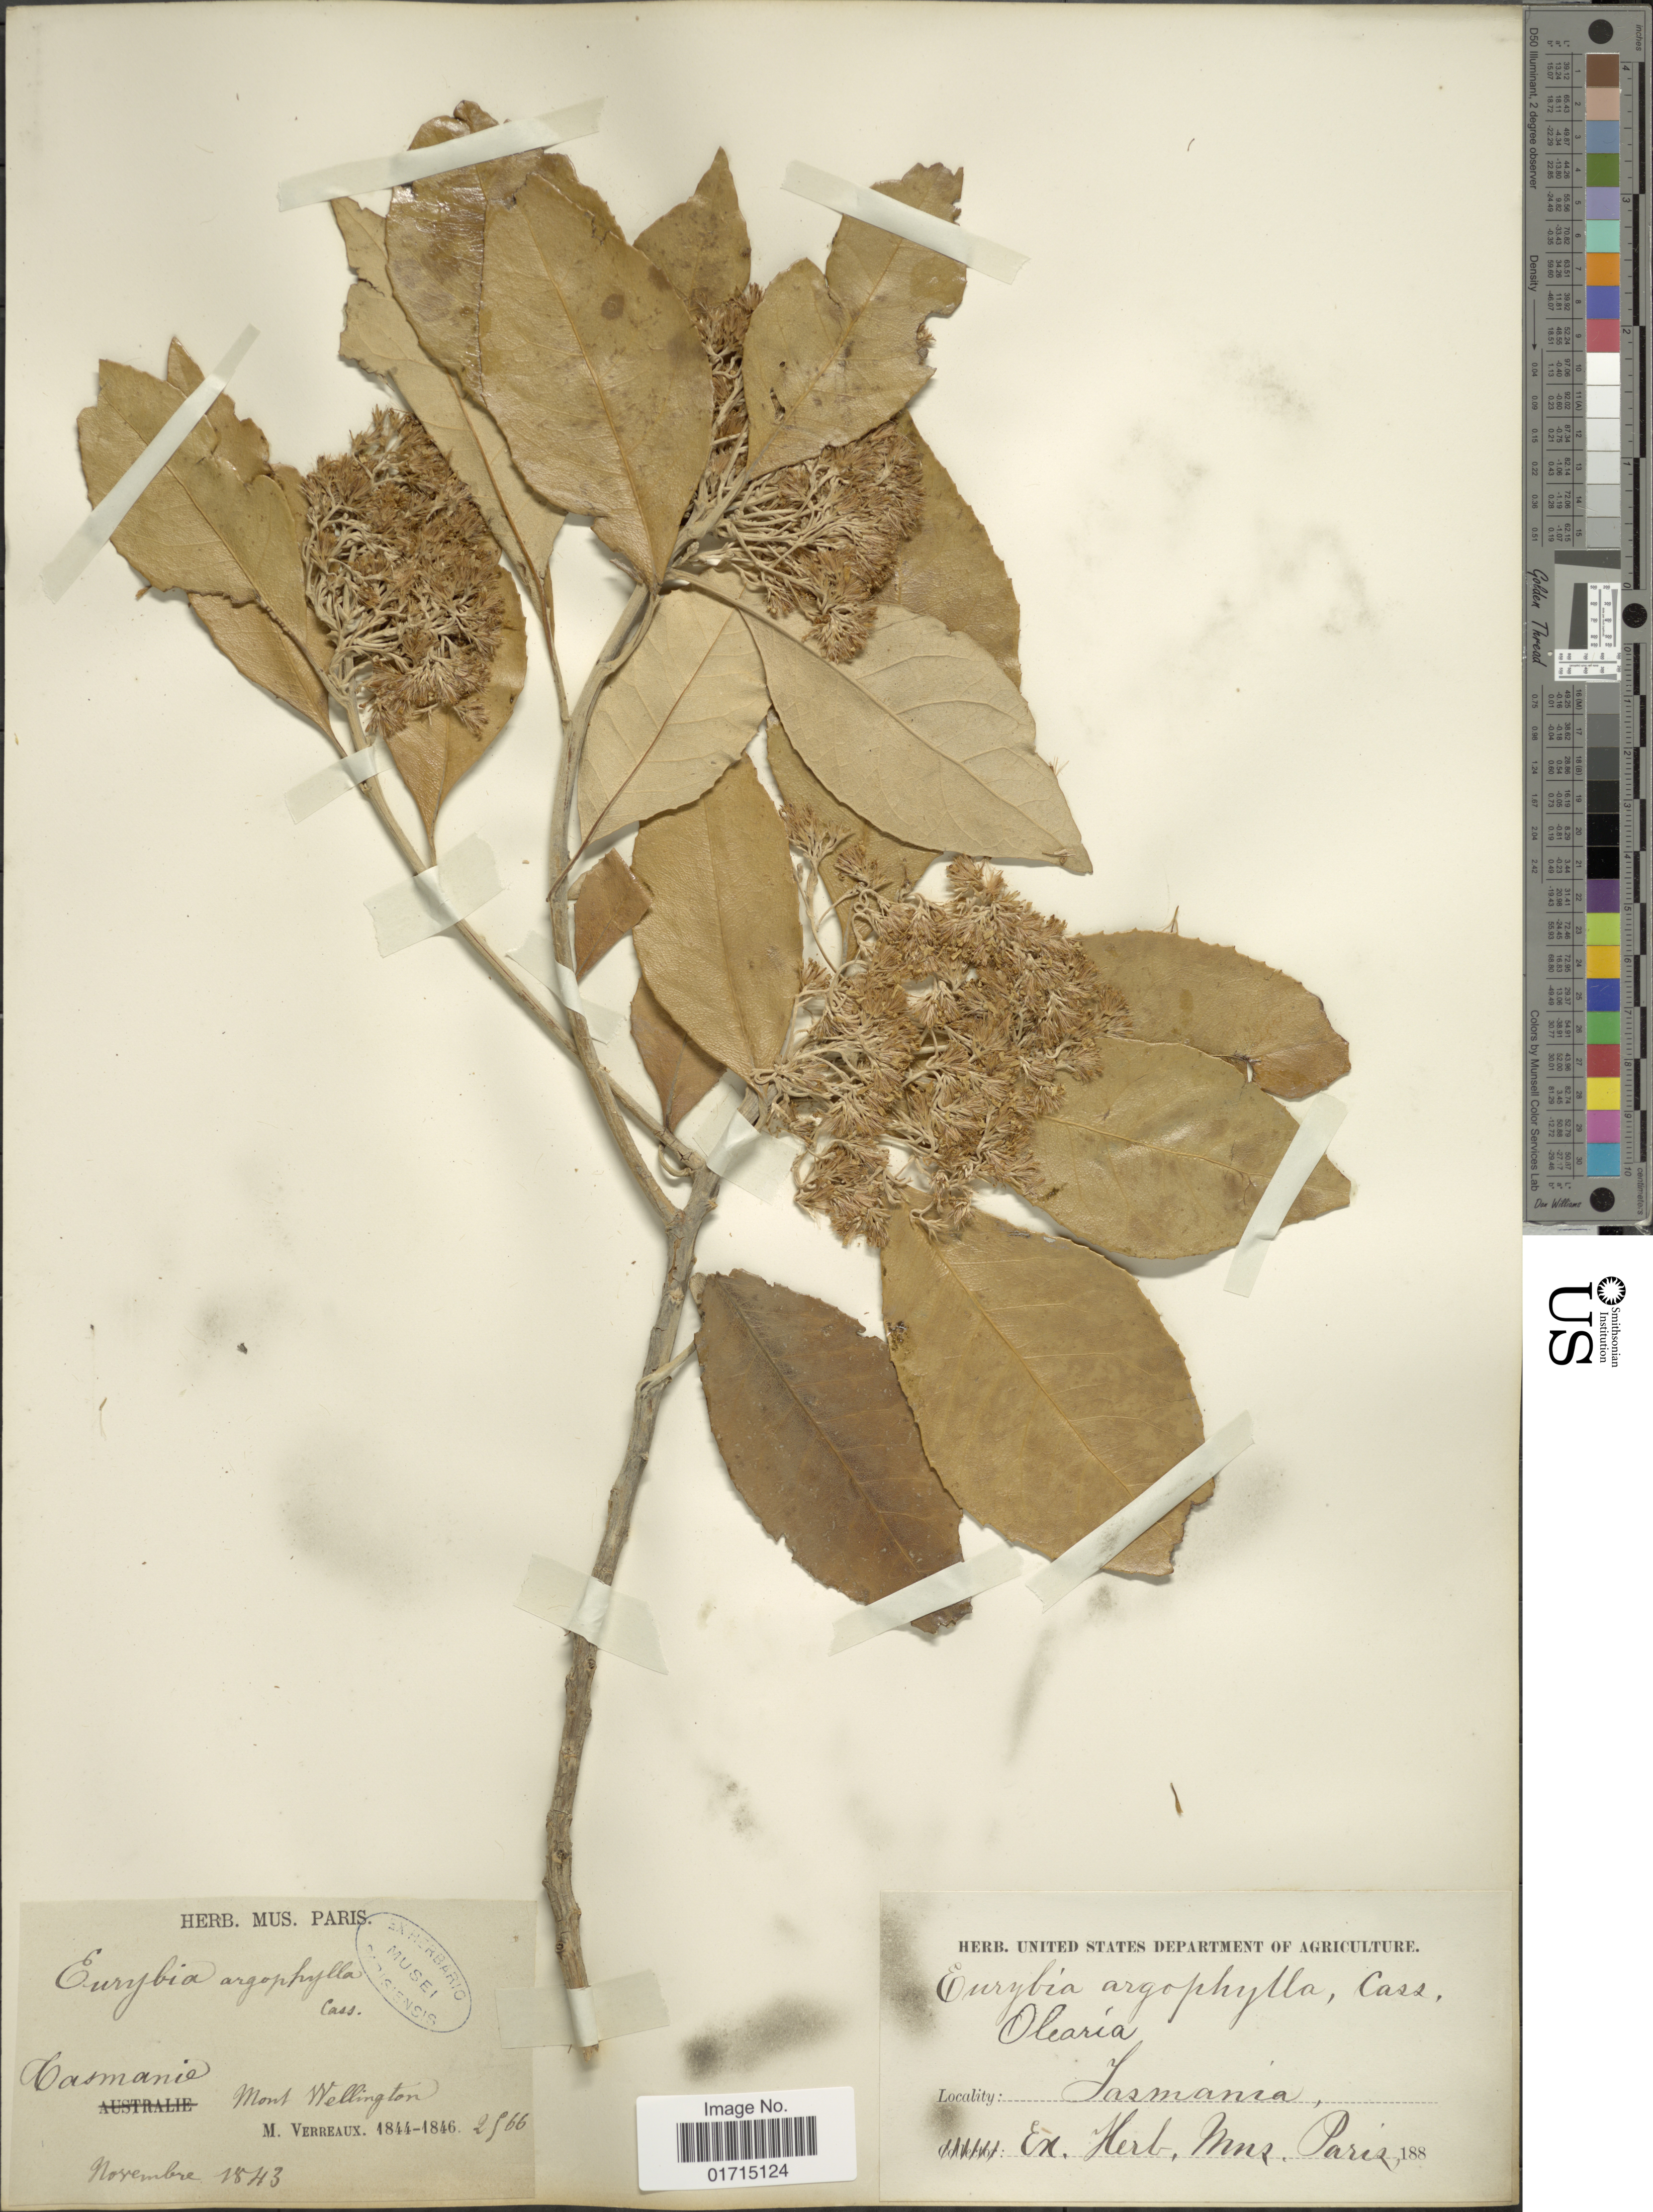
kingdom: Plantae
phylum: Tracheophyta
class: Magnoliopsida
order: Asterales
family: Asteraceae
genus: Olearia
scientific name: Olearia argophylla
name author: (Labill.) F. Muell. ex Benth.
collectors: M. Verreaux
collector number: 2599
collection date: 1844/1846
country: Australia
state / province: Tasmania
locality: Tasmania, Mount Wellington